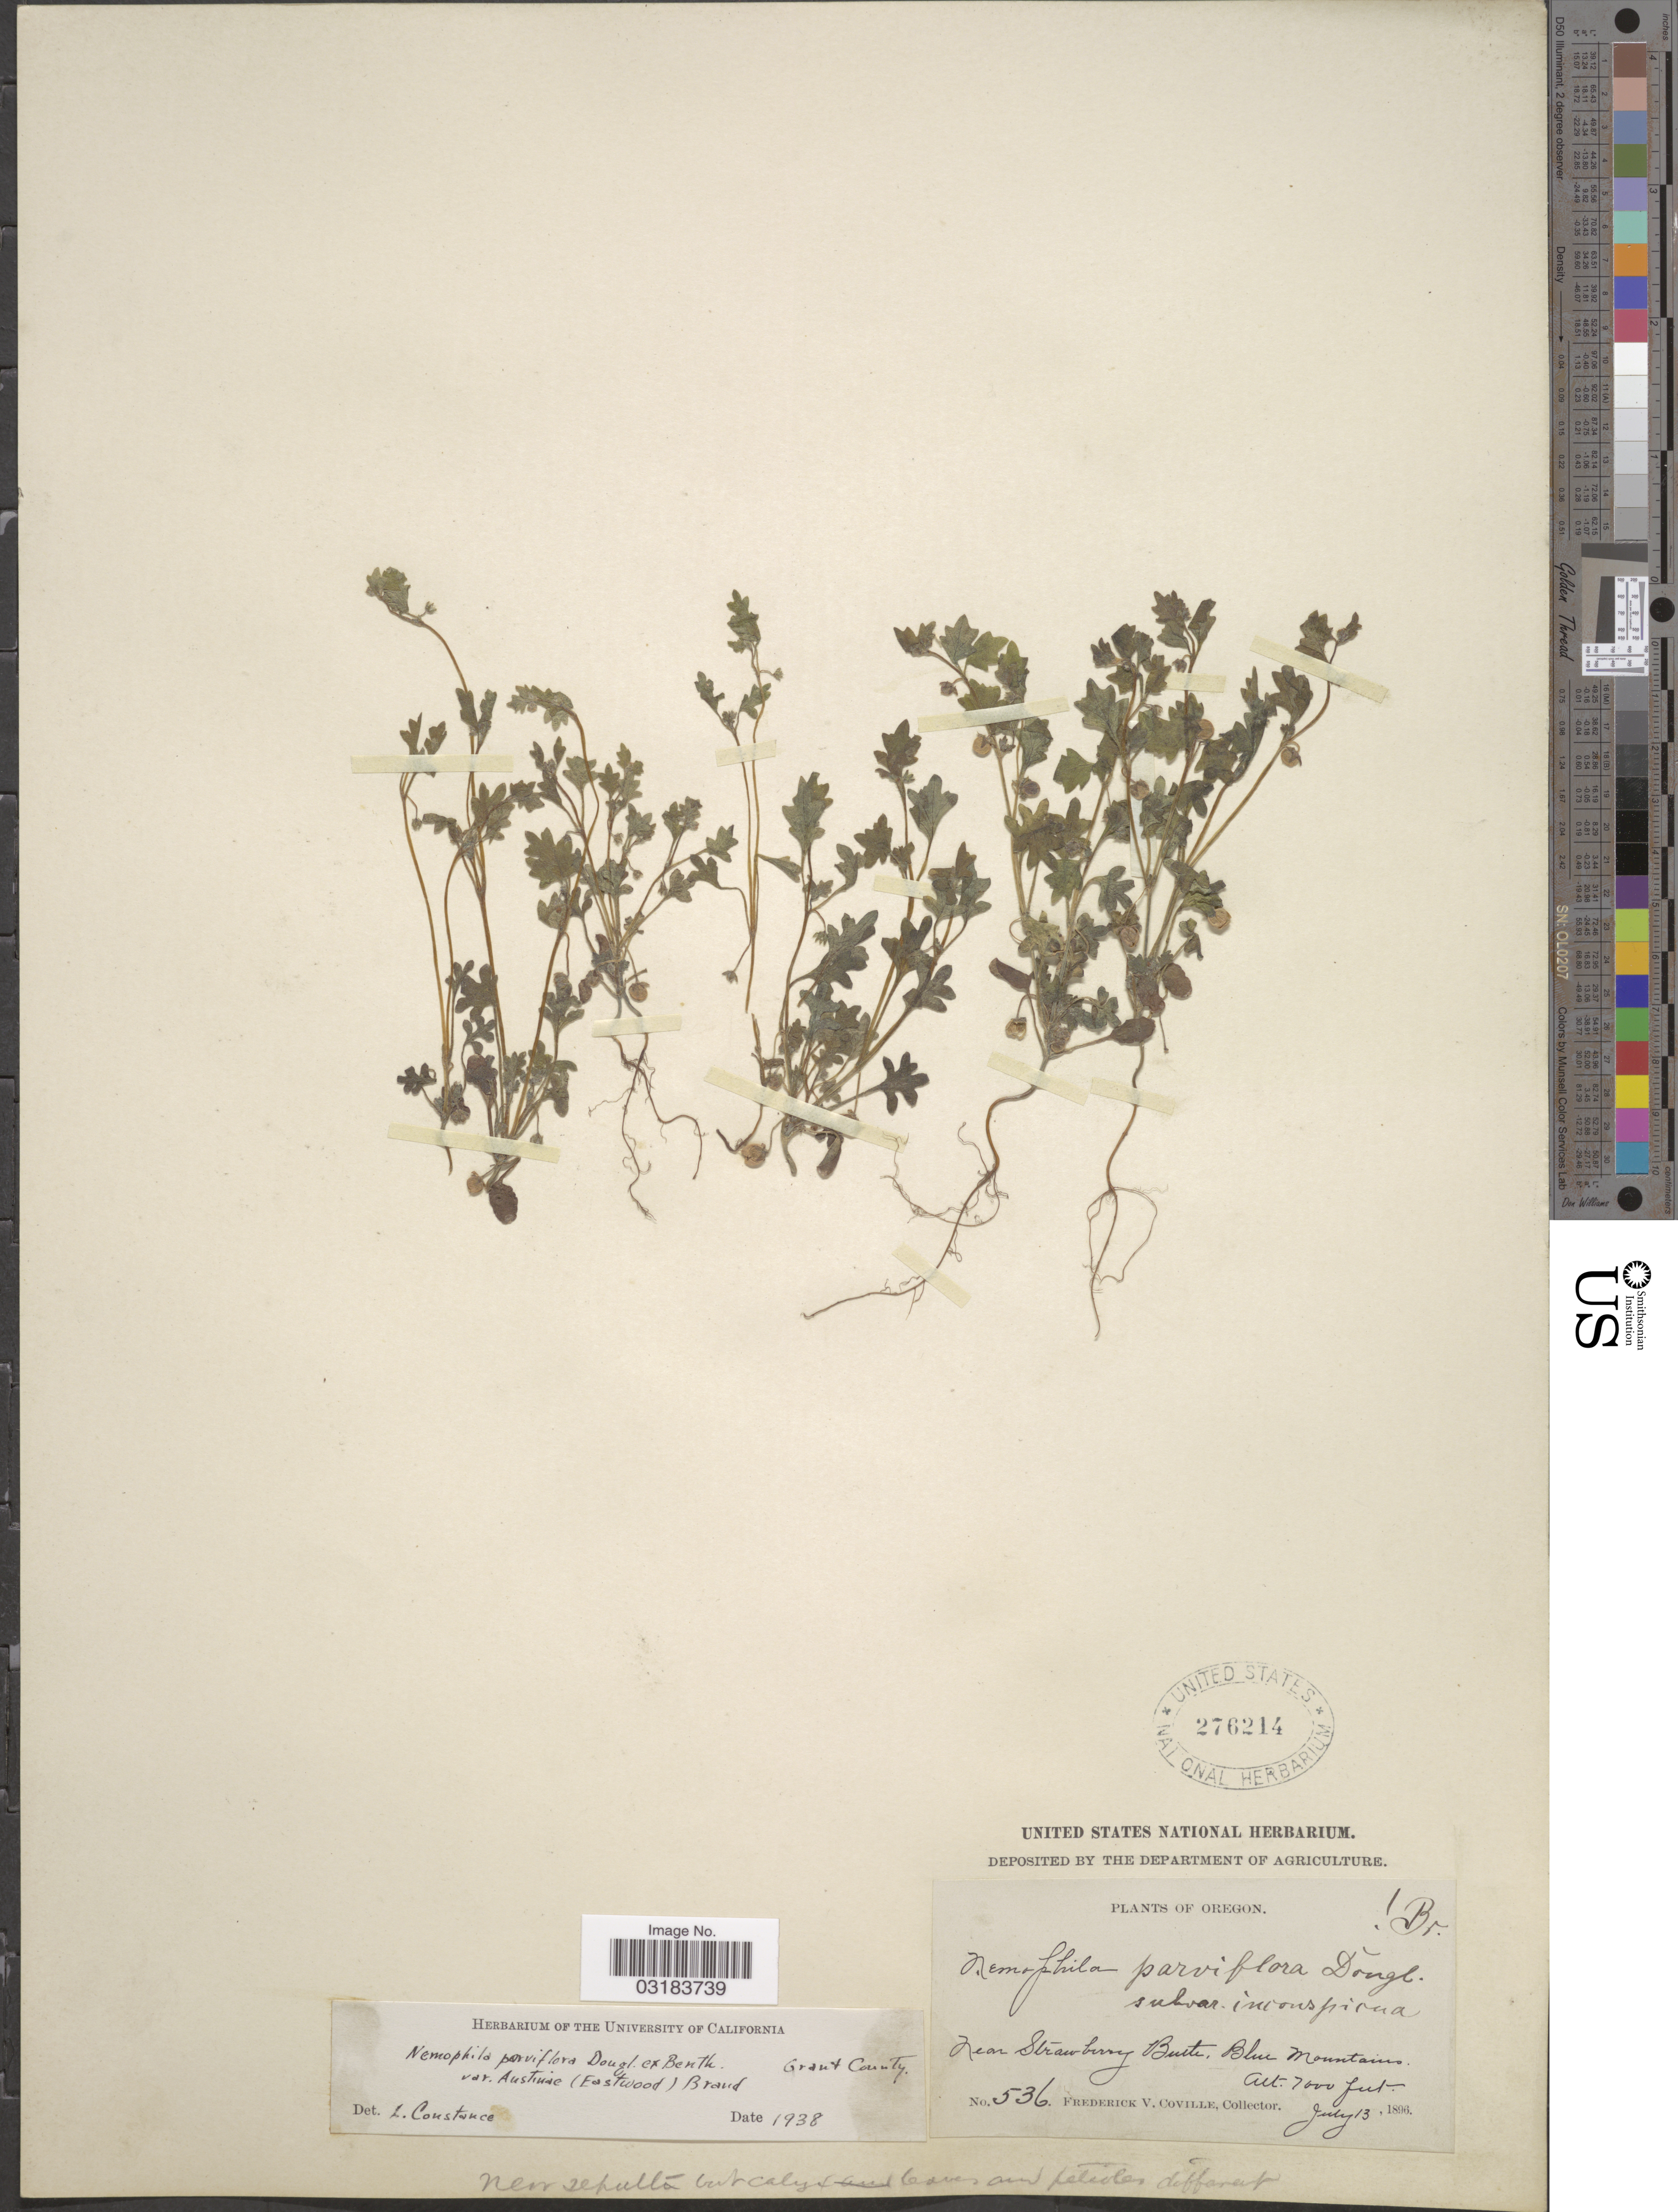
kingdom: Plantae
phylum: Tracheophyta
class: Magnoliopsida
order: Boraginales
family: Hydrophyllaceae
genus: Nemophila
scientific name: Nemophila parviflora var. austiniae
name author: (Eastw.) Brand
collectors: F. V. Coville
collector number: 536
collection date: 1896-07-13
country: United States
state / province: Oregon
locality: Near Strawberry Butte, Blue Mountains.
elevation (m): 2134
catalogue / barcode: US 276214